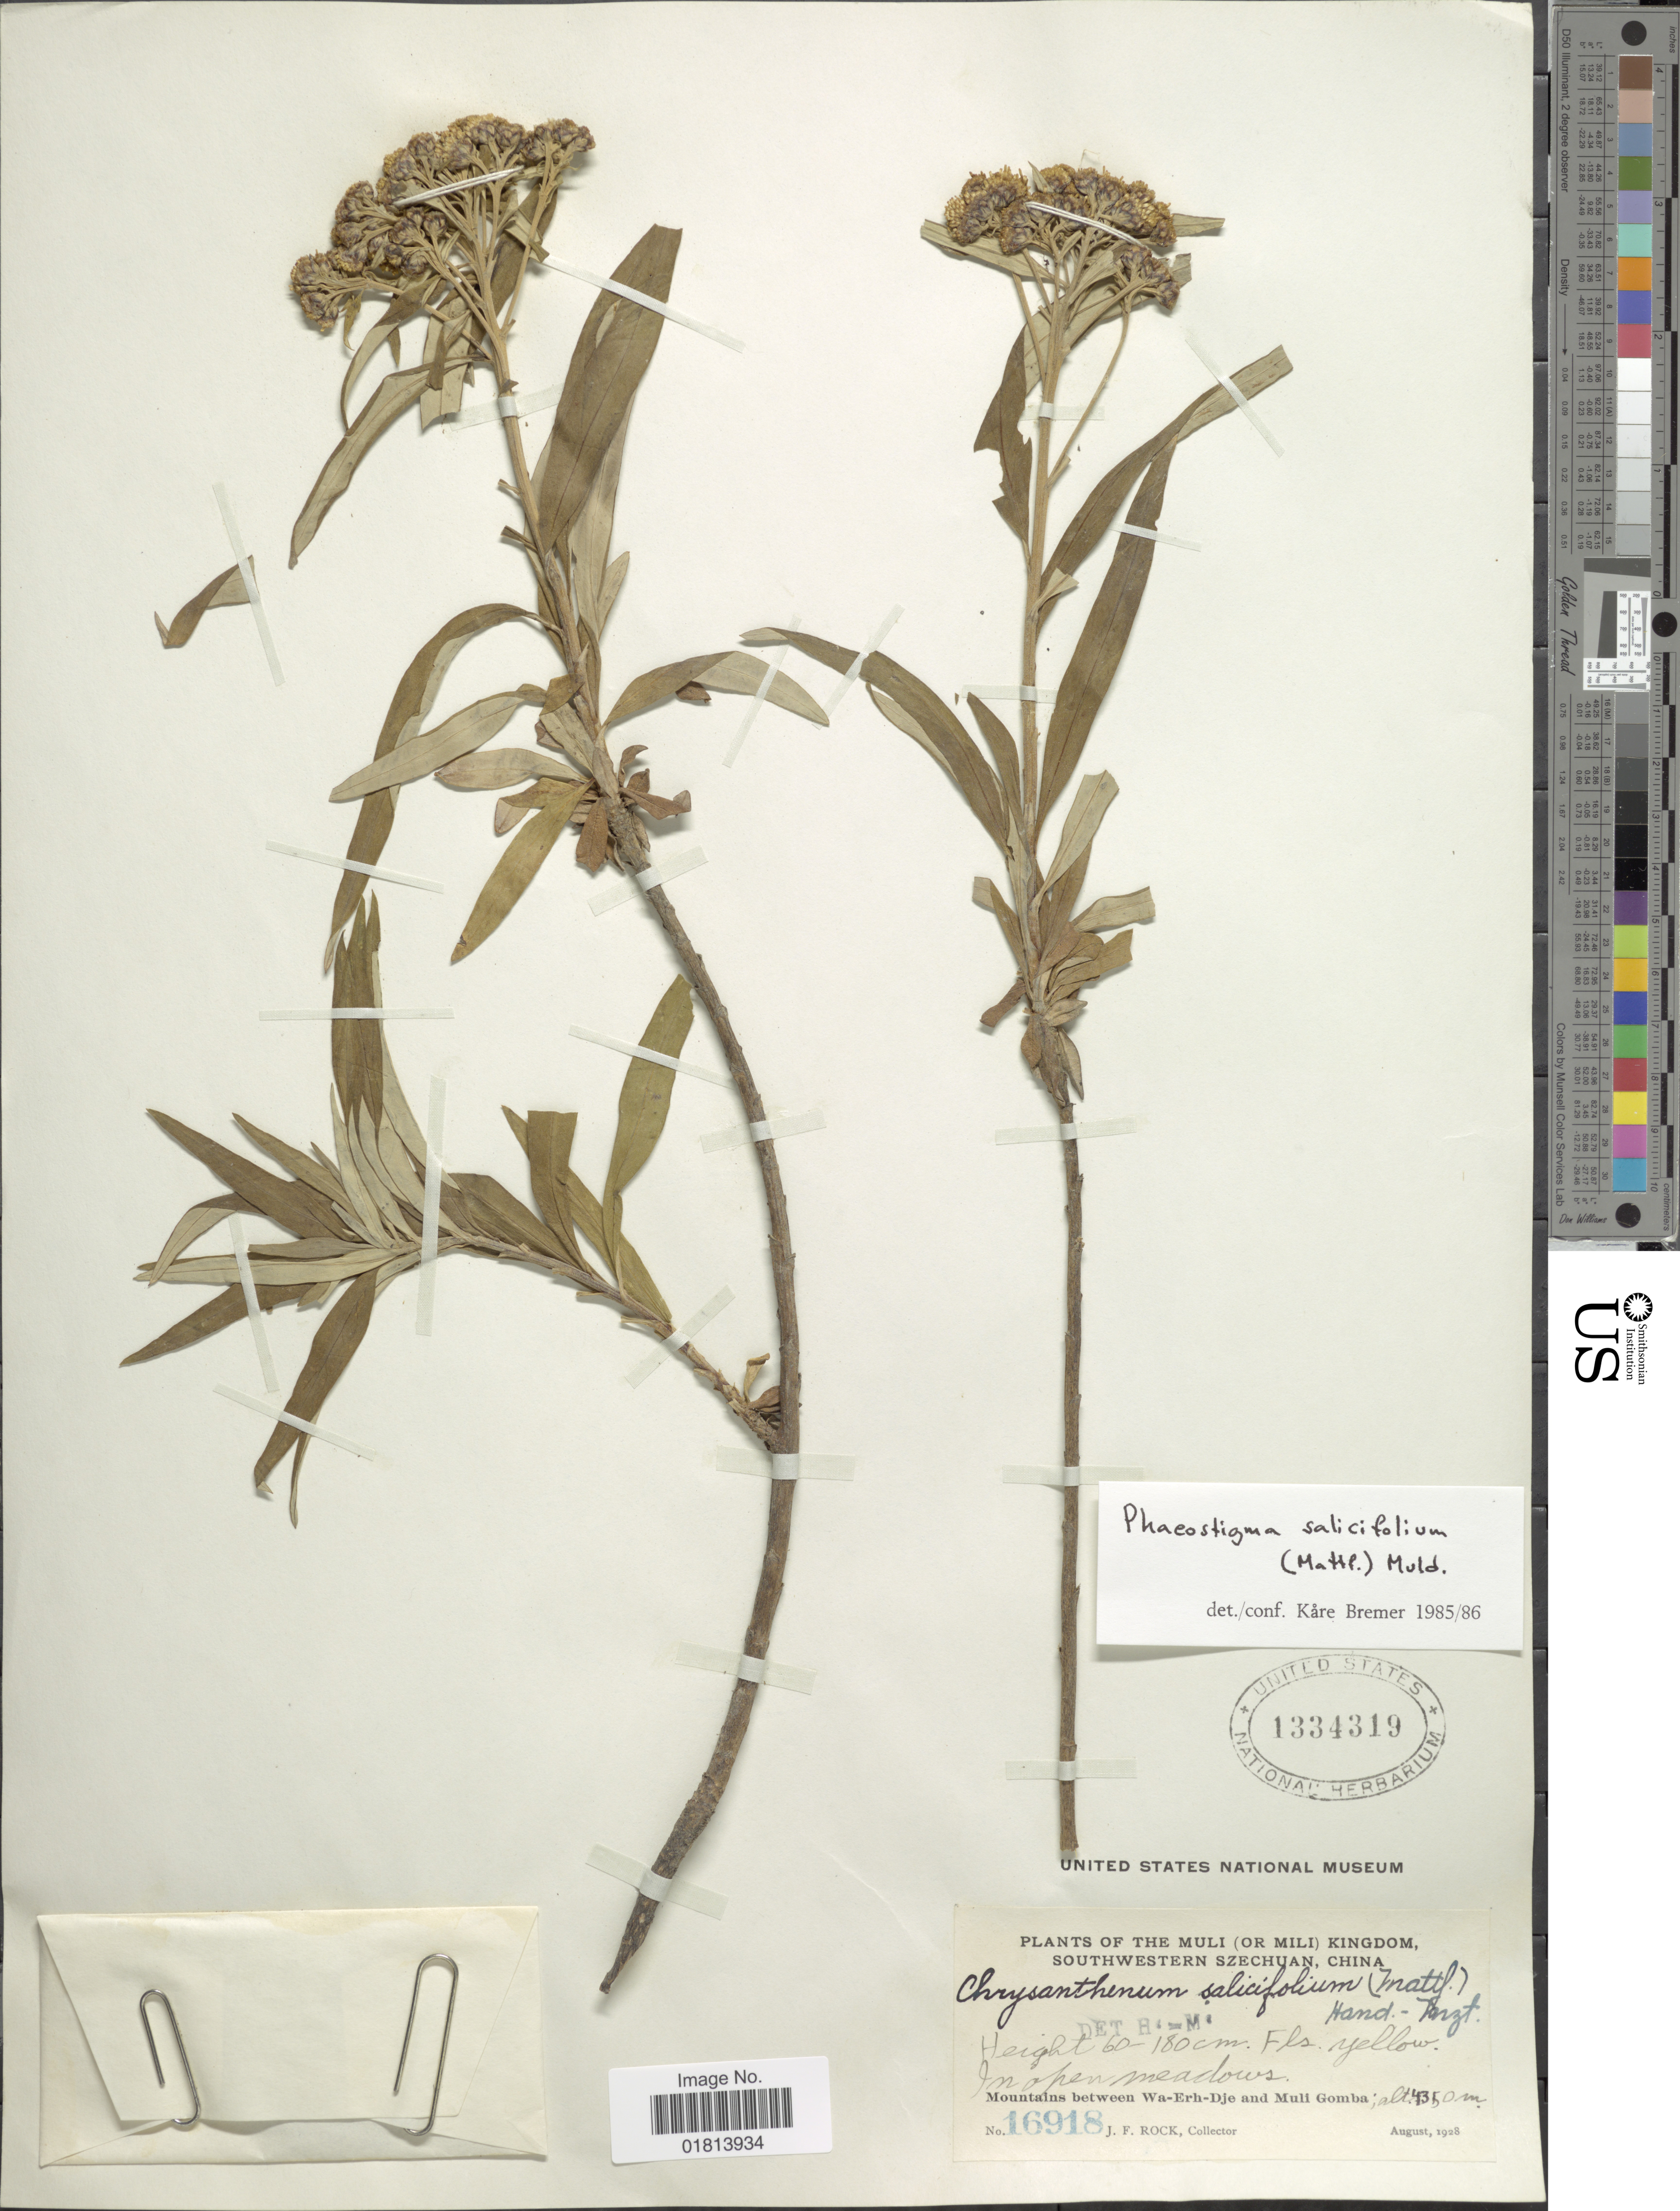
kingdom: Plantae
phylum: Tracheophyta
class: Magnoliopsida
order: Asterales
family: Asteraceae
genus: Phaeostigma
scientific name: Phaeostigma salicifolium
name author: (Mattf.) Muldashev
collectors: J. Rock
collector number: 16918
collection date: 1928-08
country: China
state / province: Sichuan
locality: The Muli (or Mili) Kingdom, Southwestern Szechuan, China, Mountains between Wa-Erh-Dje and Muli Gomba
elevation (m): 4350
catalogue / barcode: US 1334319